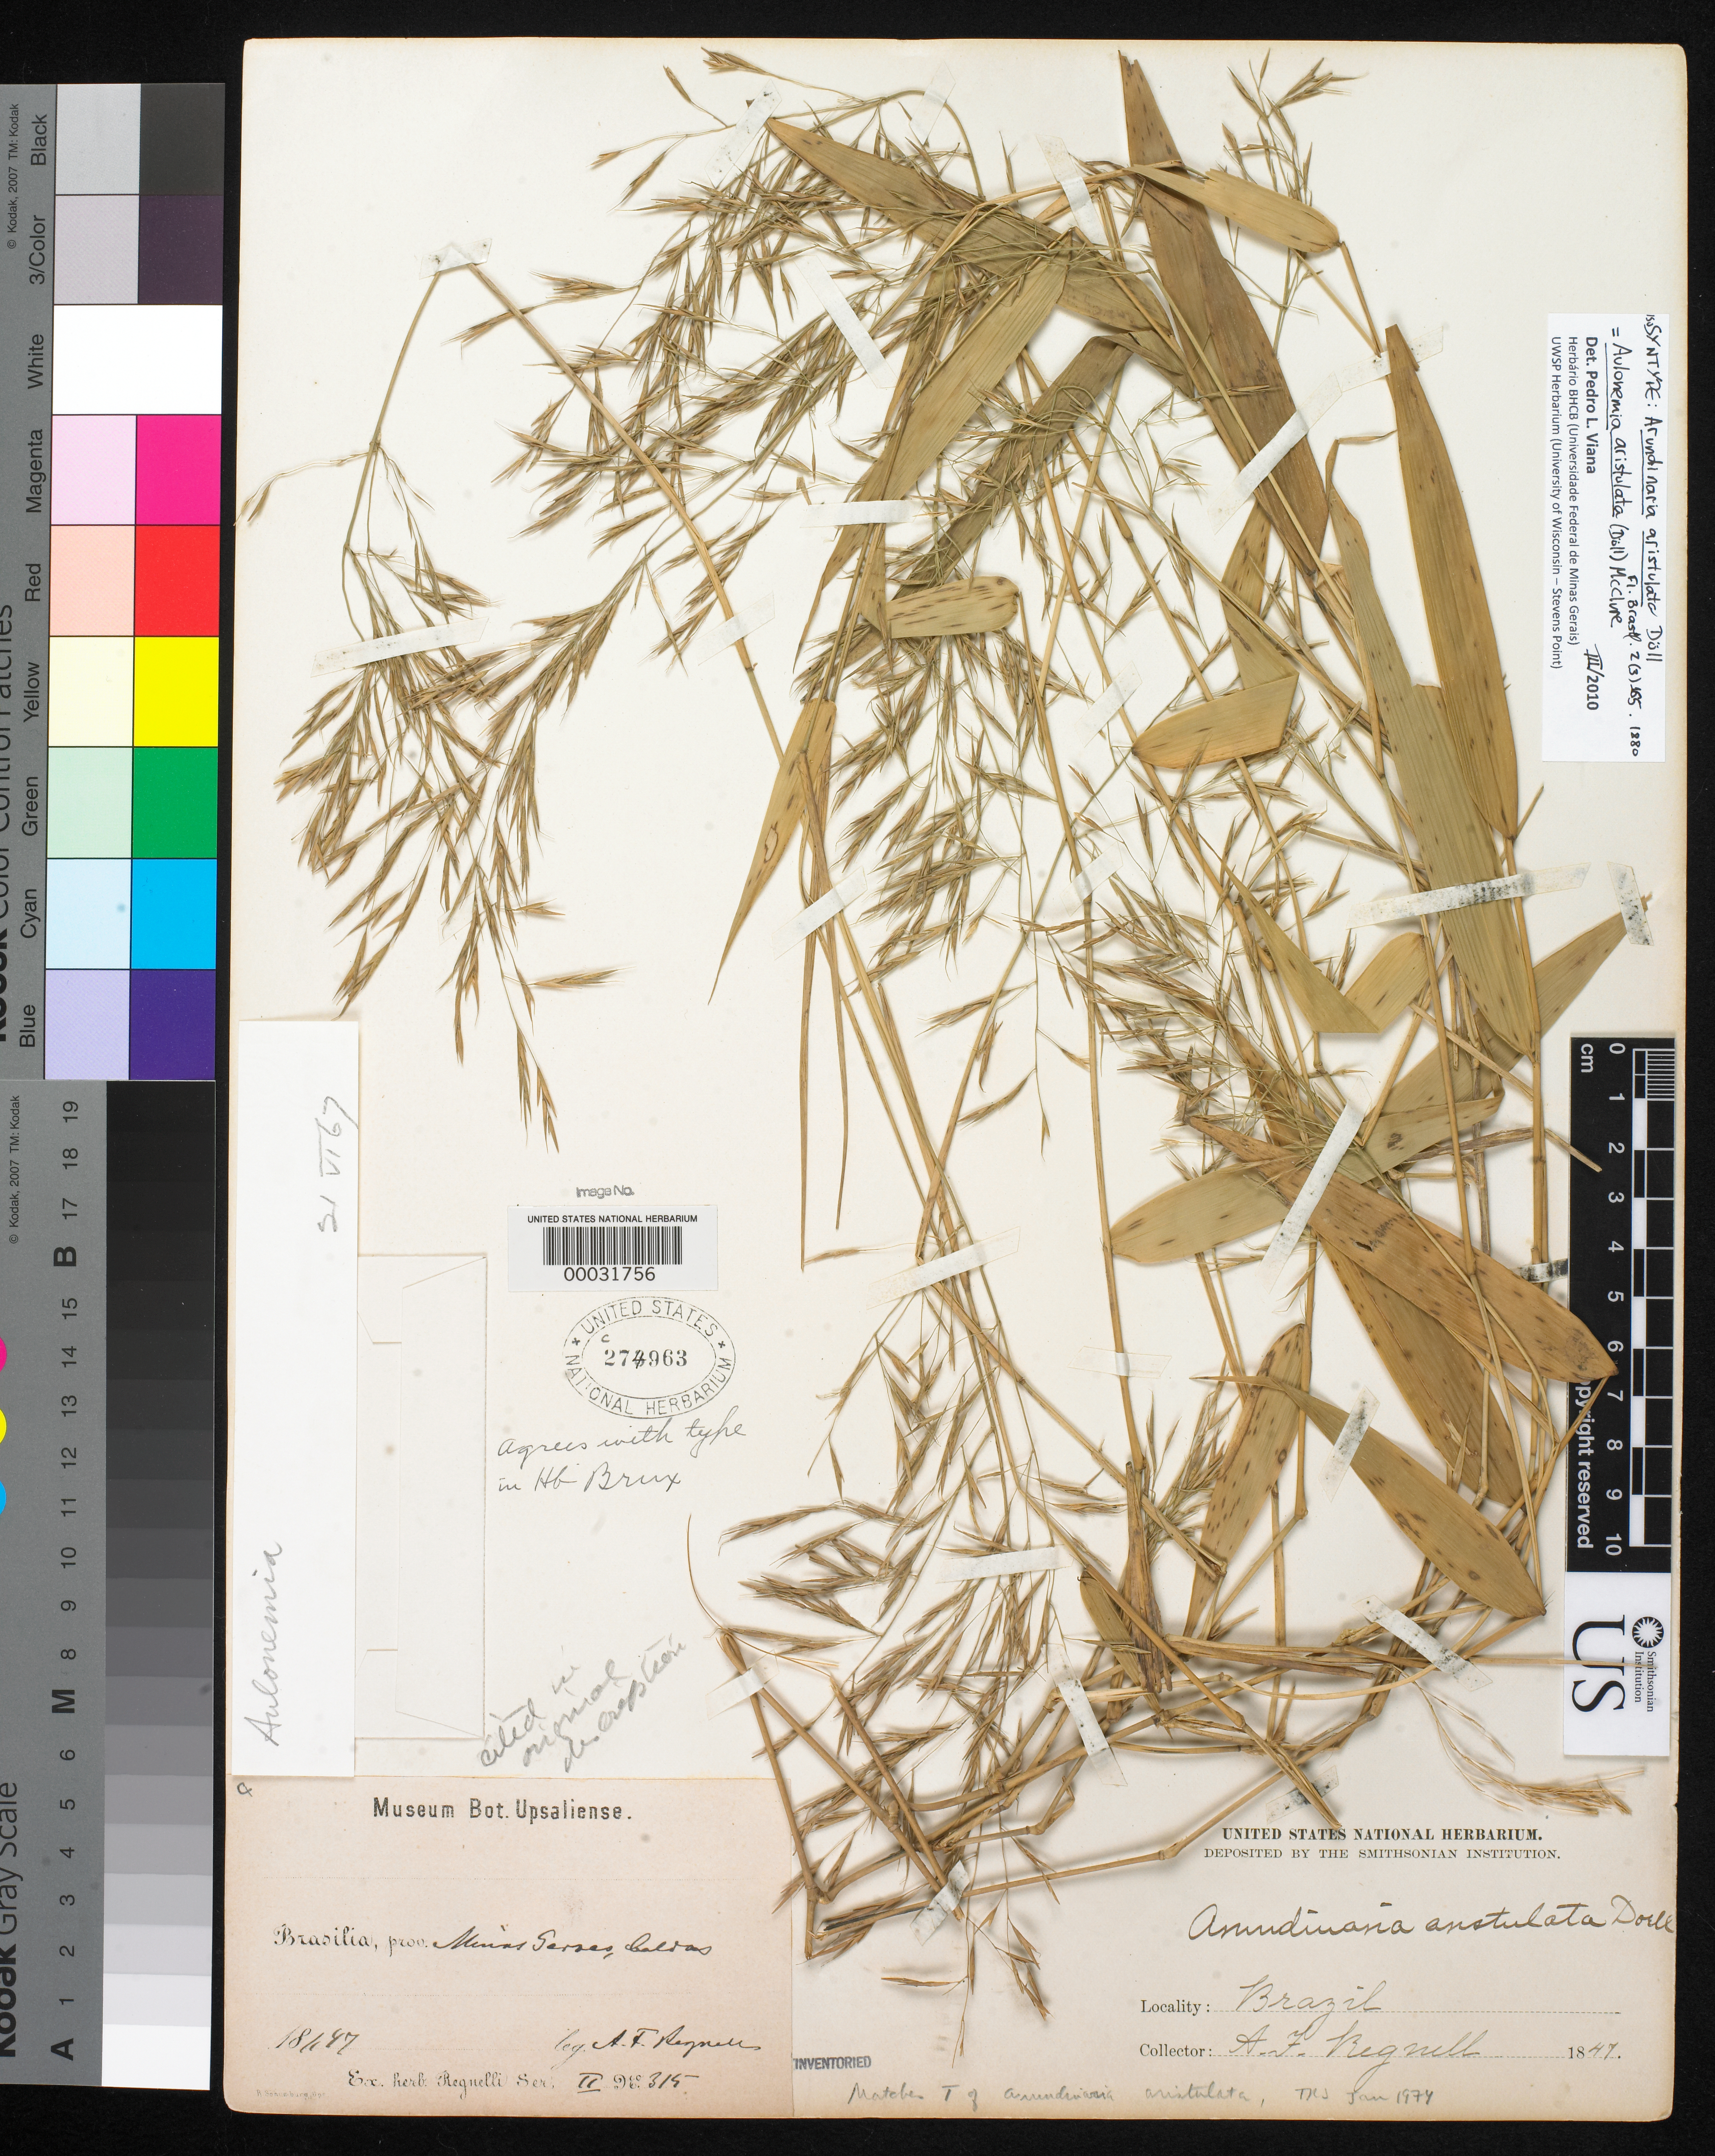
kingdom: Plantae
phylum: Tracheophyta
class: Liliopsida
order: Poales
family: Poaceae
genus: Arundinaria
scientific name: Arundinaria aristulata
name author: Döll in Mart.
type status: Syntype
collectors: A. F. Regnell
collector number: II 315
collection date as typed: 1847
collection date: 1847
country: Brazil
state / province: Minas Gerais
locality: Caldas.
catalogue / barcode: US 274963